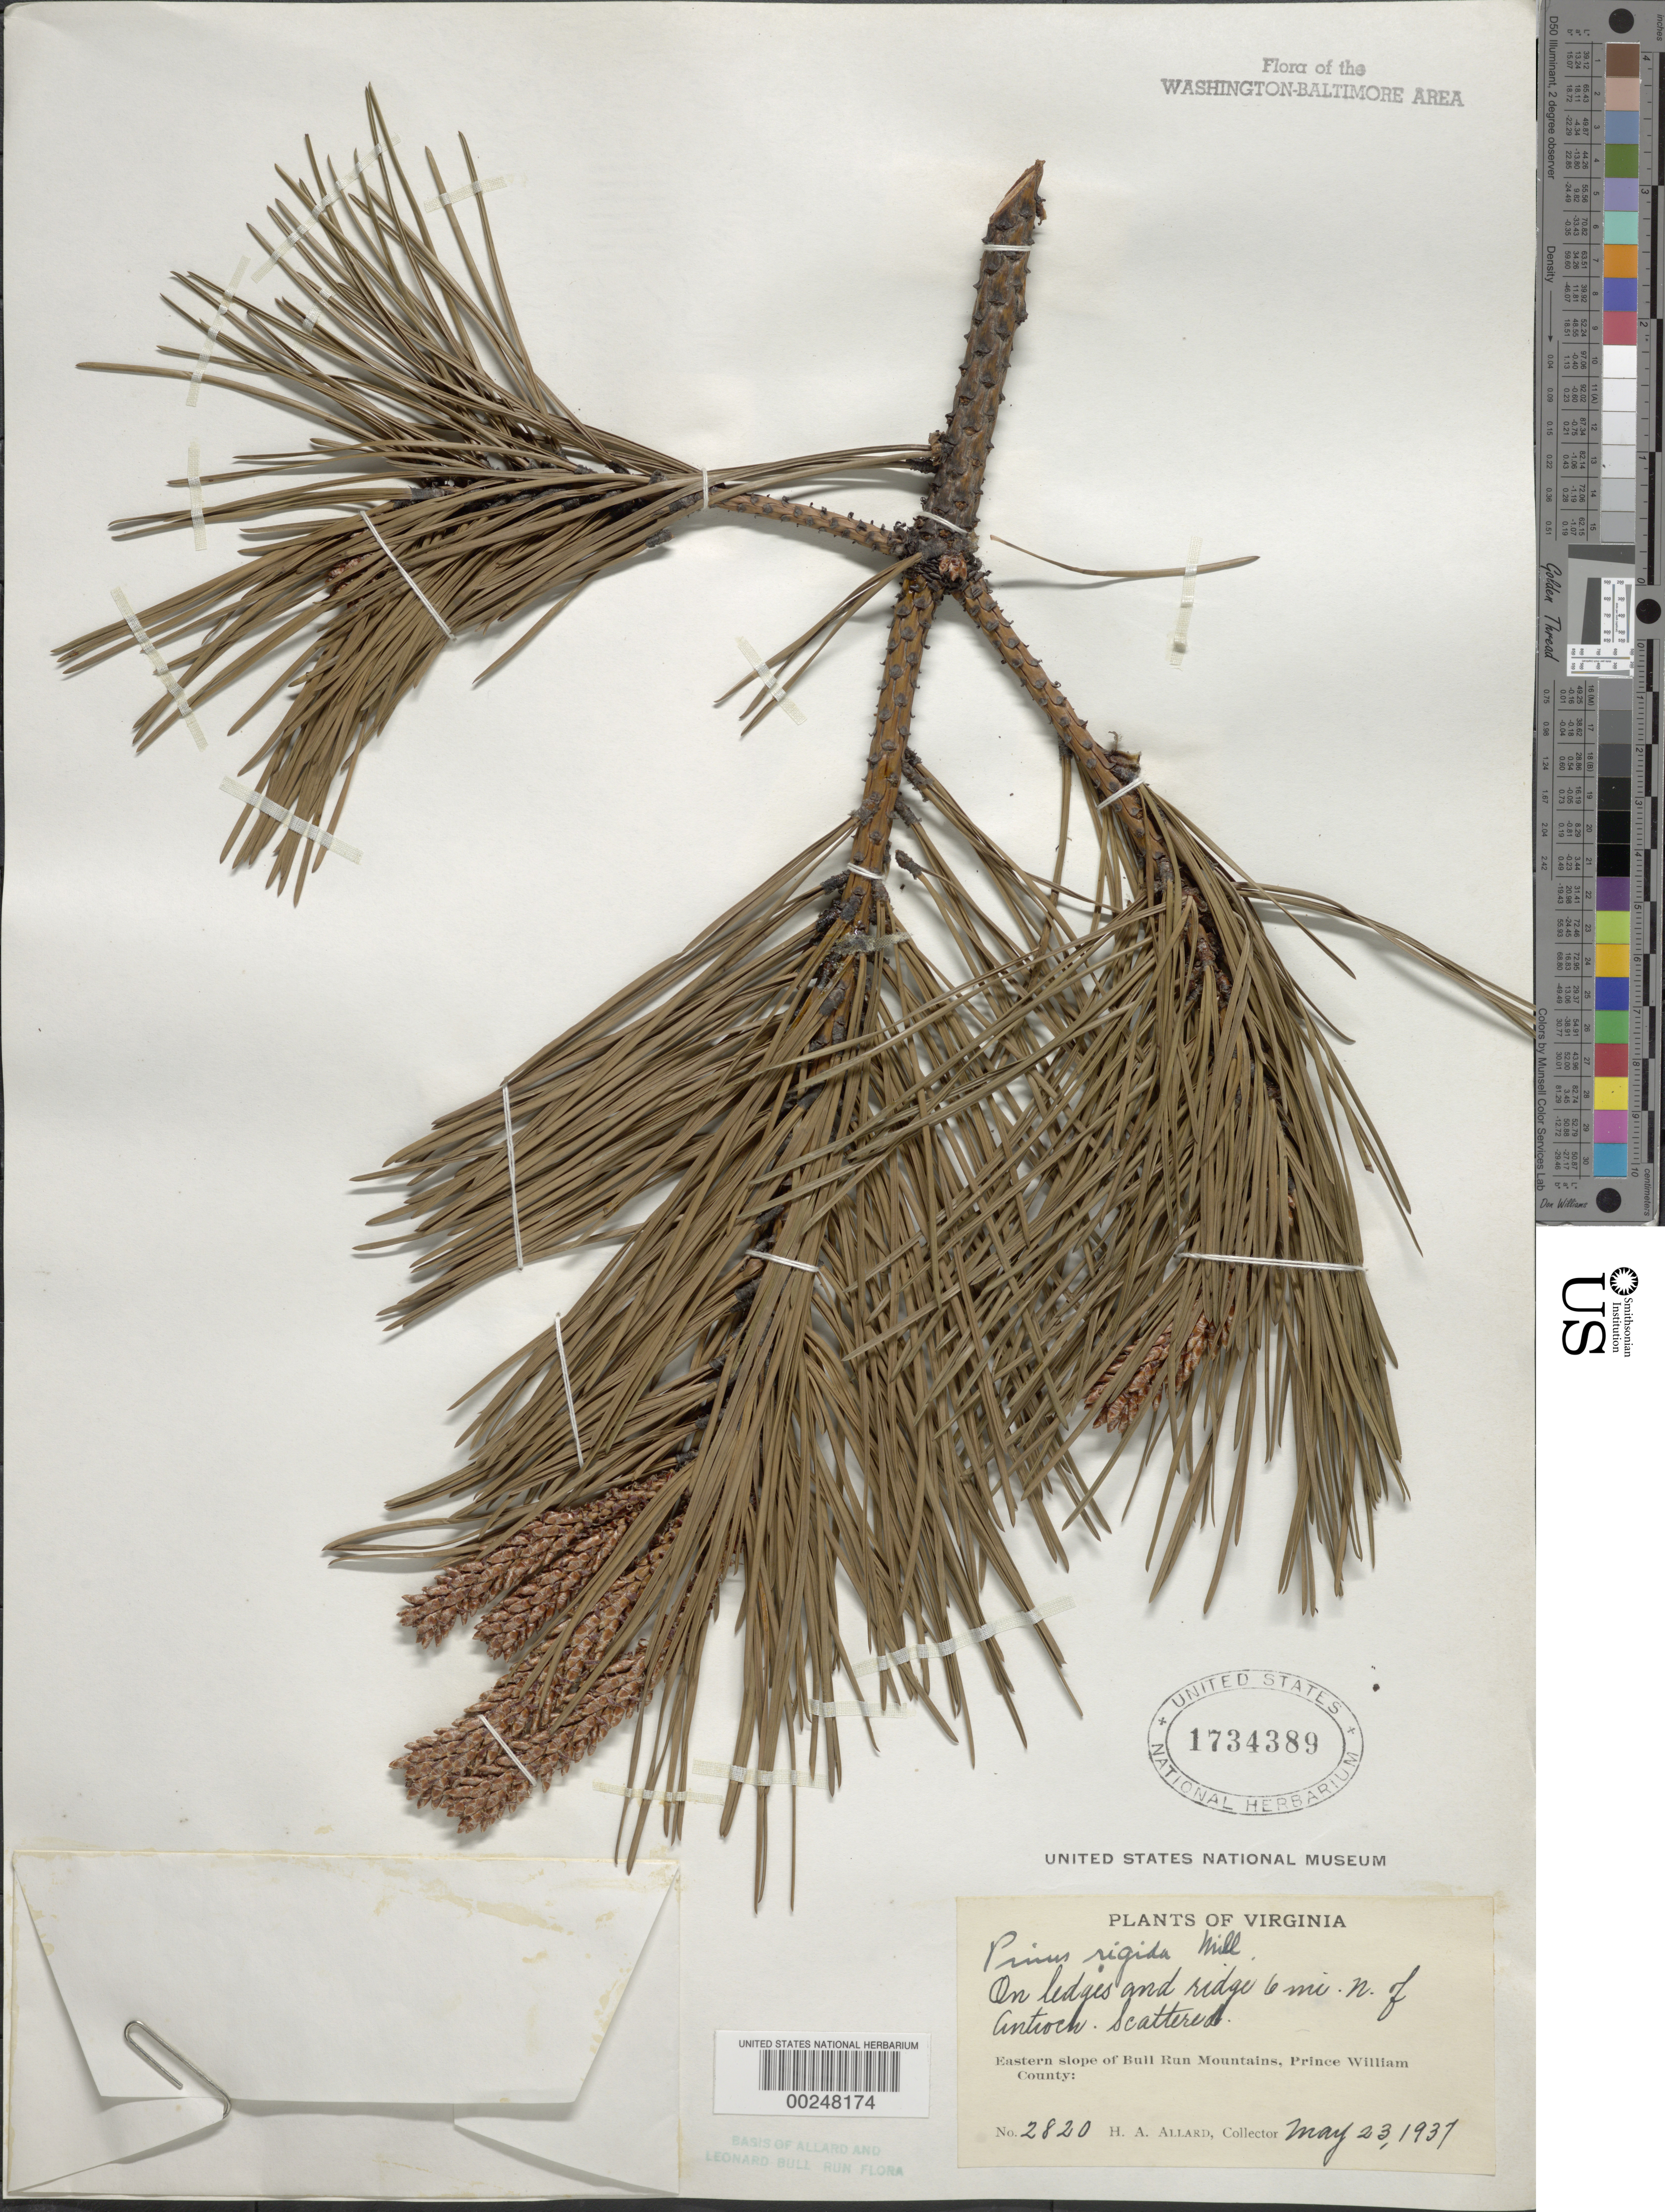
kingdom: Plantae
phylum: Tracheophyta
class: Pinopsida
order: Pinales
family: Pinaceae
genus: Pinus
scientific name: Pinus rigida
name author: Mill.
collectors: H. A. Allard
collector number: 2820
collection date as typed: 23 May 1937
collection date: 1937-05-23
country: United States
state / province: Virginia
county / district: Prince William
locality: North of Antioch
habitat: On ledges and ridge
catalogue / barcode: US 1734389